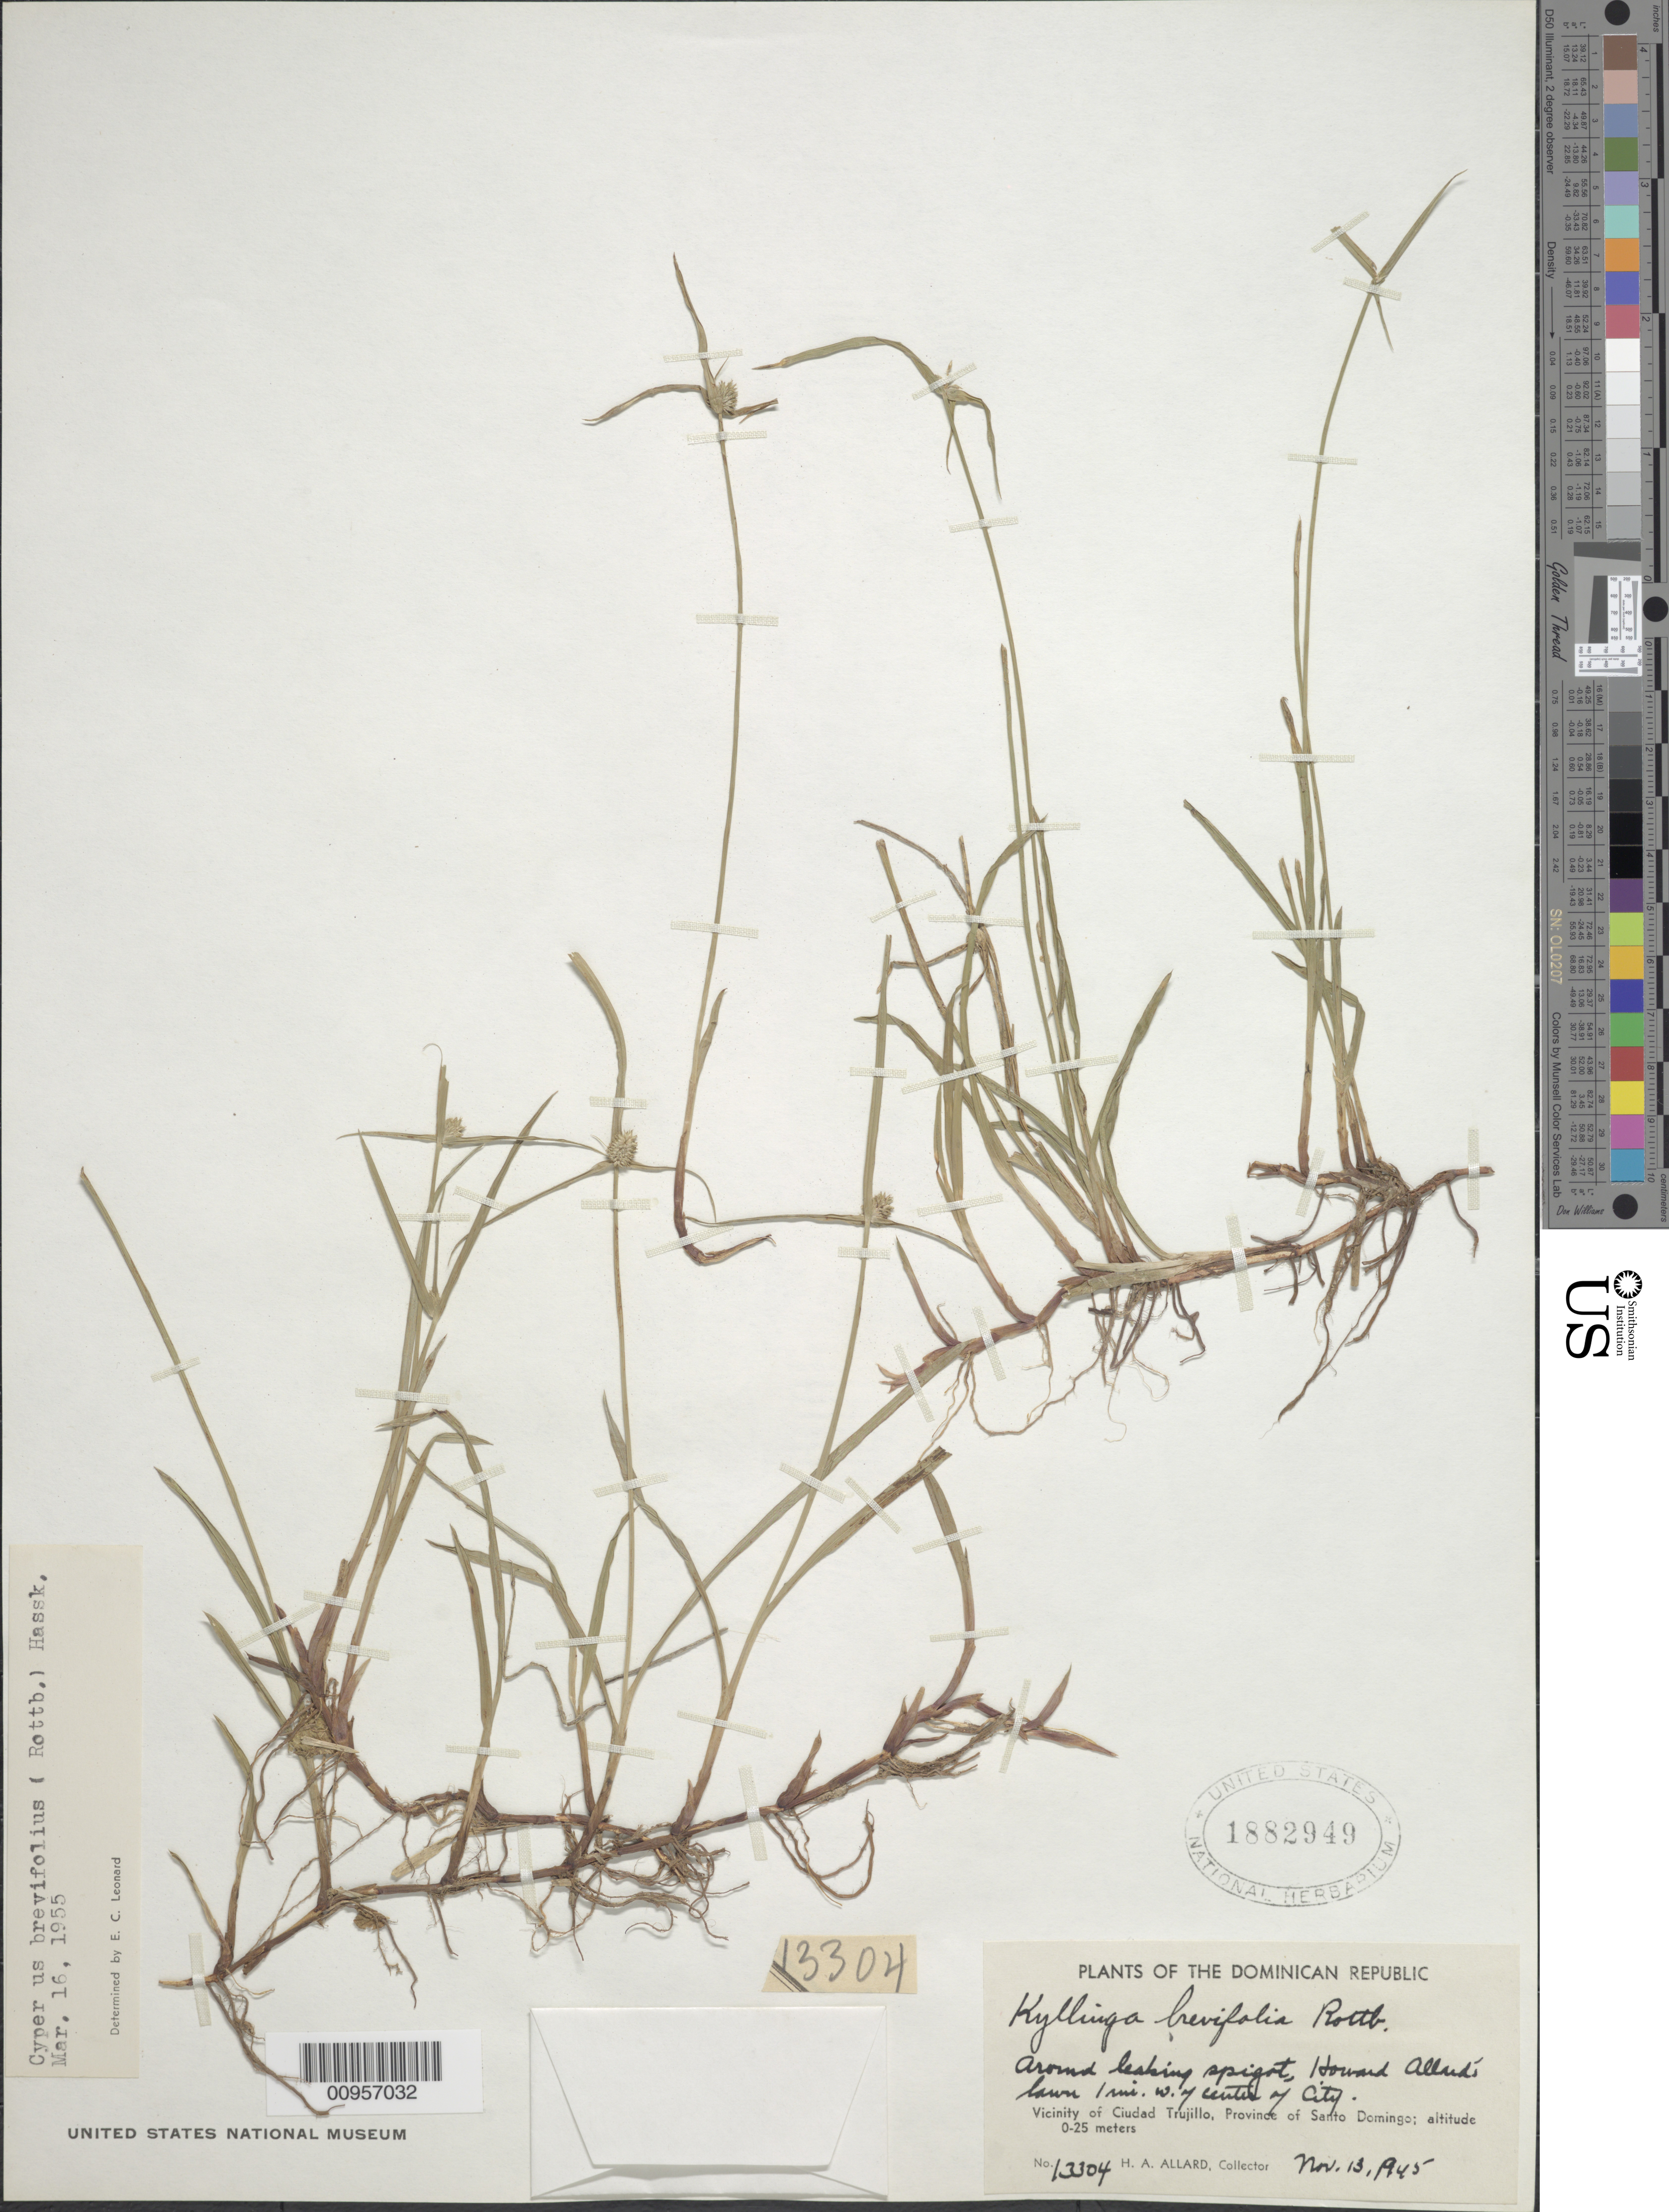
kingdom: Plantae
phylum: Tracheophyta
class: Liliopsida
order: Poales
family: Cyperaceae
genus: Cyperus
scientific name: Cyperus brevifolius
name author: (Rottb.) Hassk.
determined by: Strong, M. T., (US), Smithsonian Institution - National Museum of Natural History (UNITED STATES)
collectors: A. H. Allard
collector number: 13304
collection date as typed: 13 Nov 1945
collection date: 1945-11-13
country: Dominican Republic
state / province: Santo Domingo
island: Hispaniola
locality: Vicinity of Ciudad Trujillo, Howard Allard's lawn, 1 mile W of center of city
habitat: Around leaking spigot in lawn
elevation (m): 0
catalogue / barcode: US 1882749